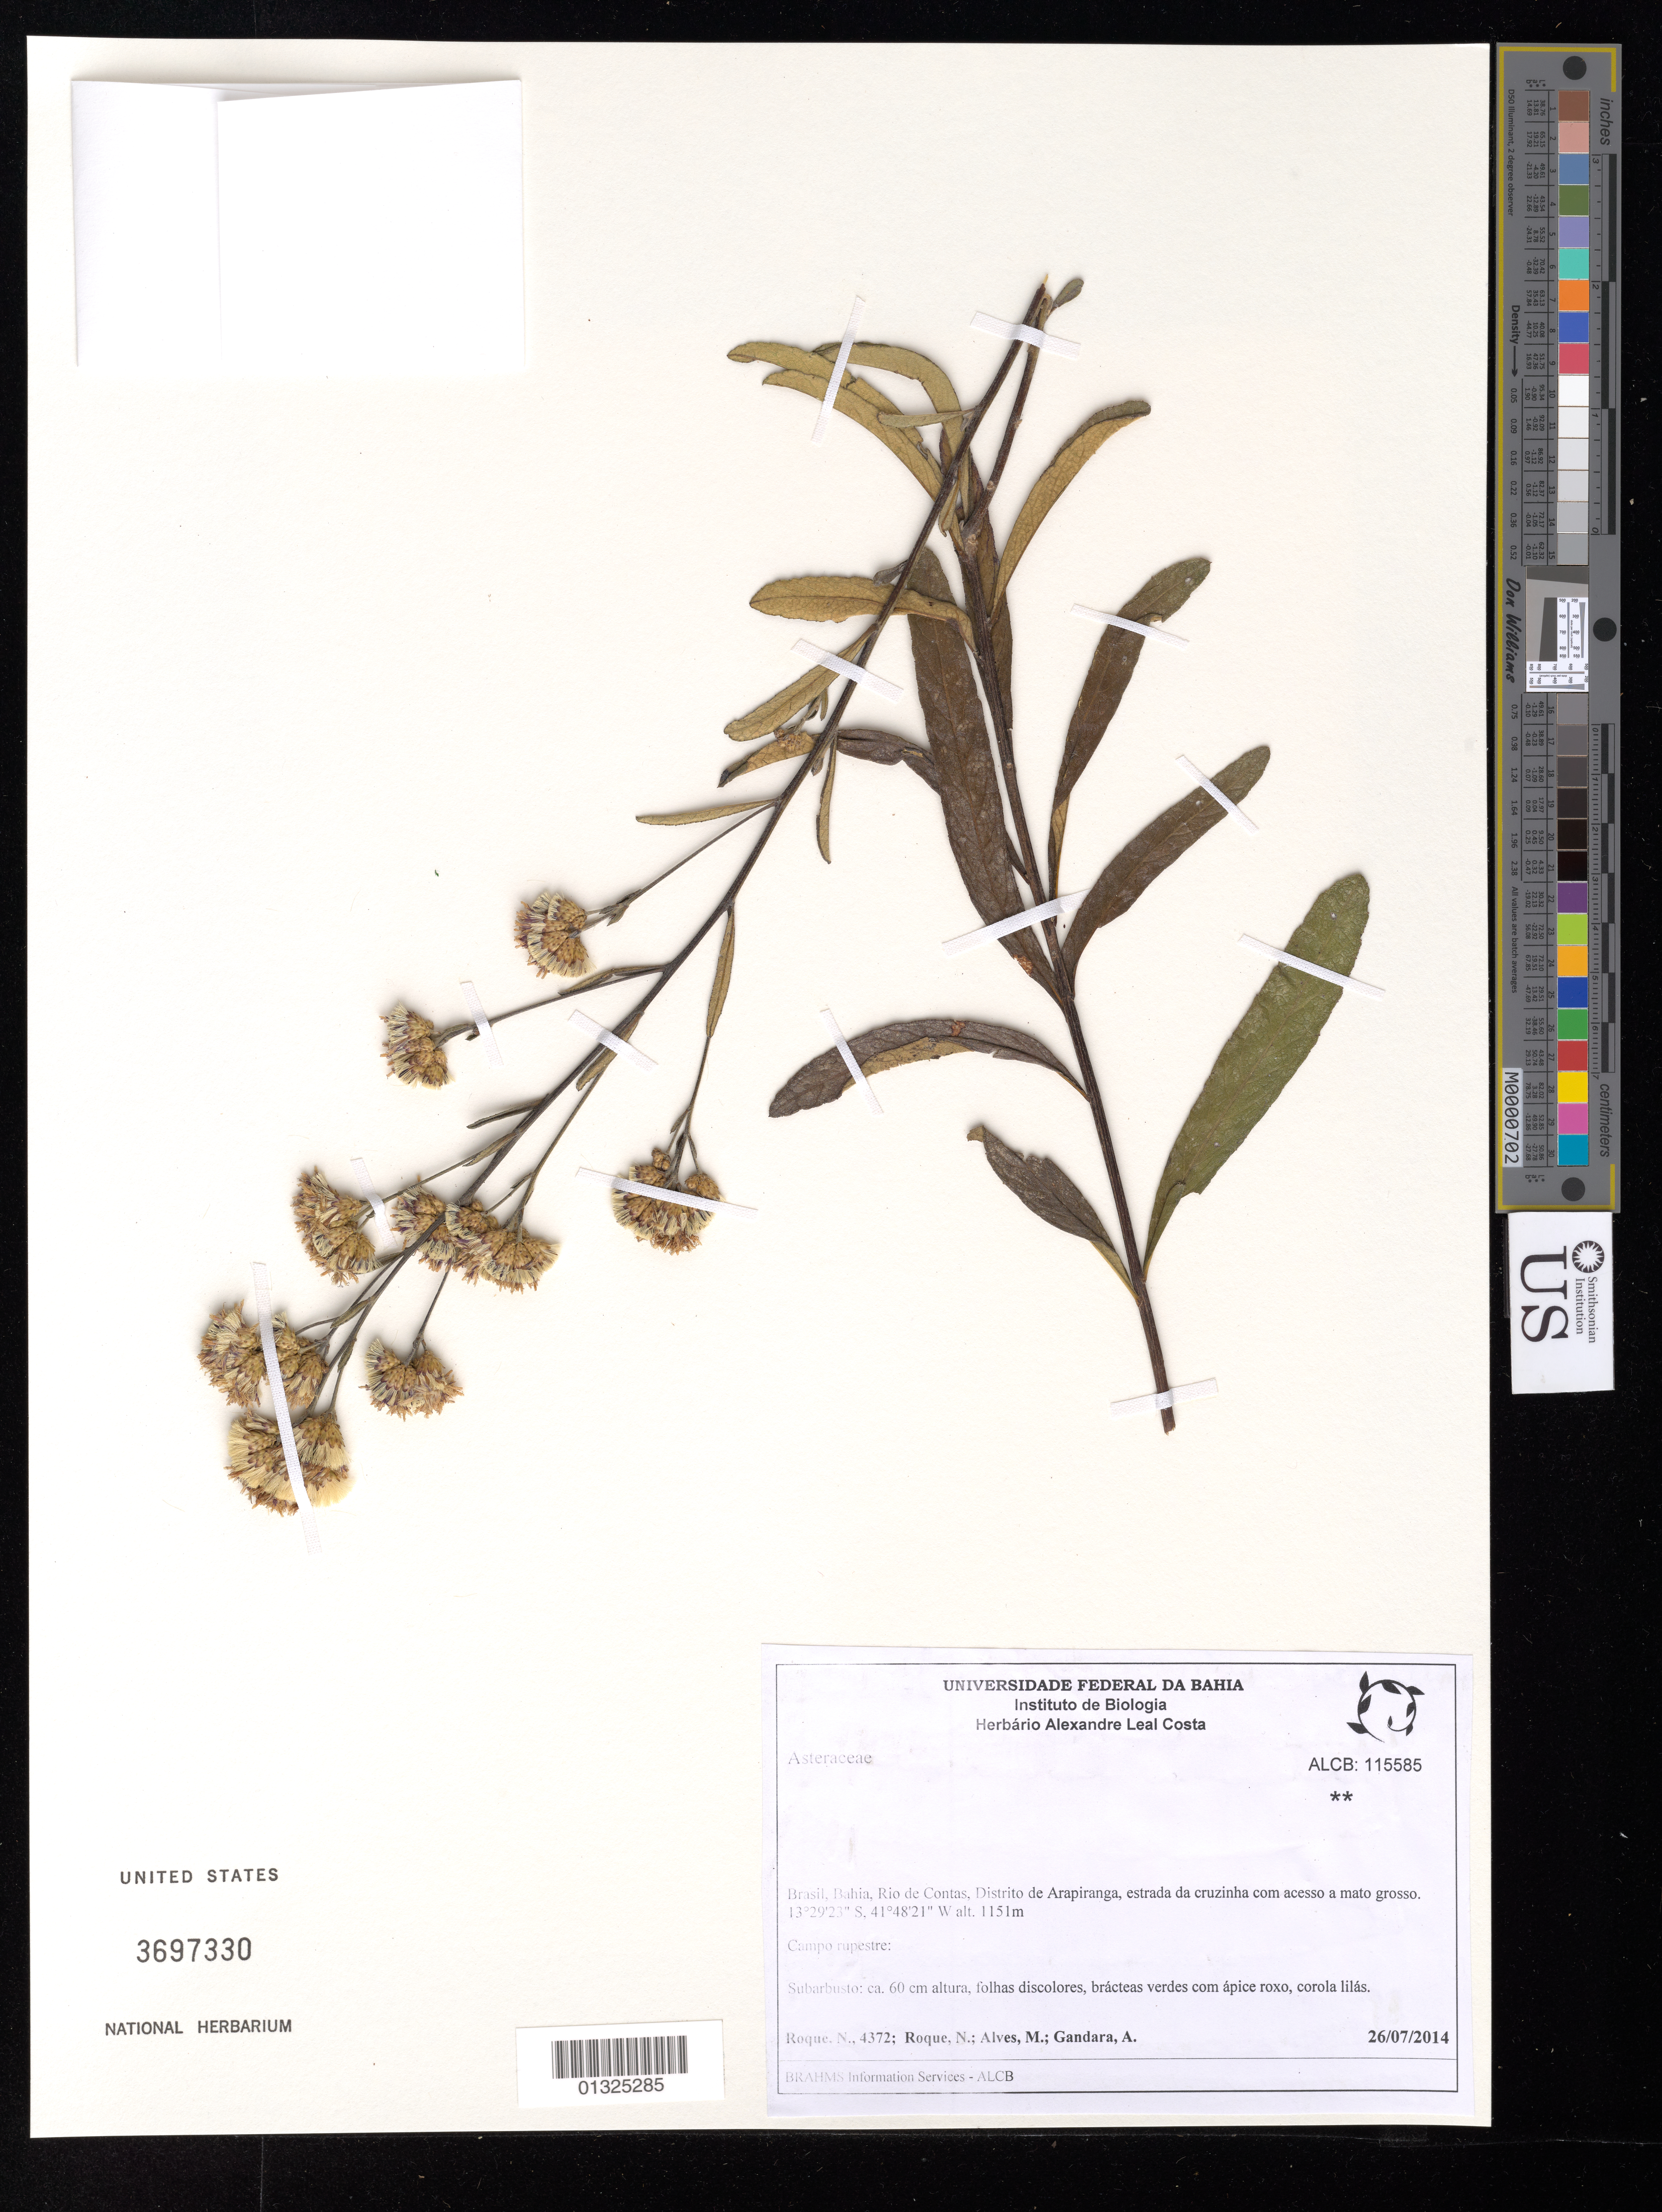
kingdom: Plantae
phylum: Tracheophyta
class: Magnoliopsida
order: Asterales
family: Asteraceae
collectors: N. Roque, M. Alves & A. Gándara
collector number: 4372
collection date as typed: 26 July 2014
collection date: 2014-07-26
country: Brazil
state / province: Bahia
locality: Rio de Contas, Distrito de Arapiranga, estrada da cruzinha com acesso a mato grosso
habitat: Campo rupestre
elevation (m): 1151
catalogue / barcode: US 3697330